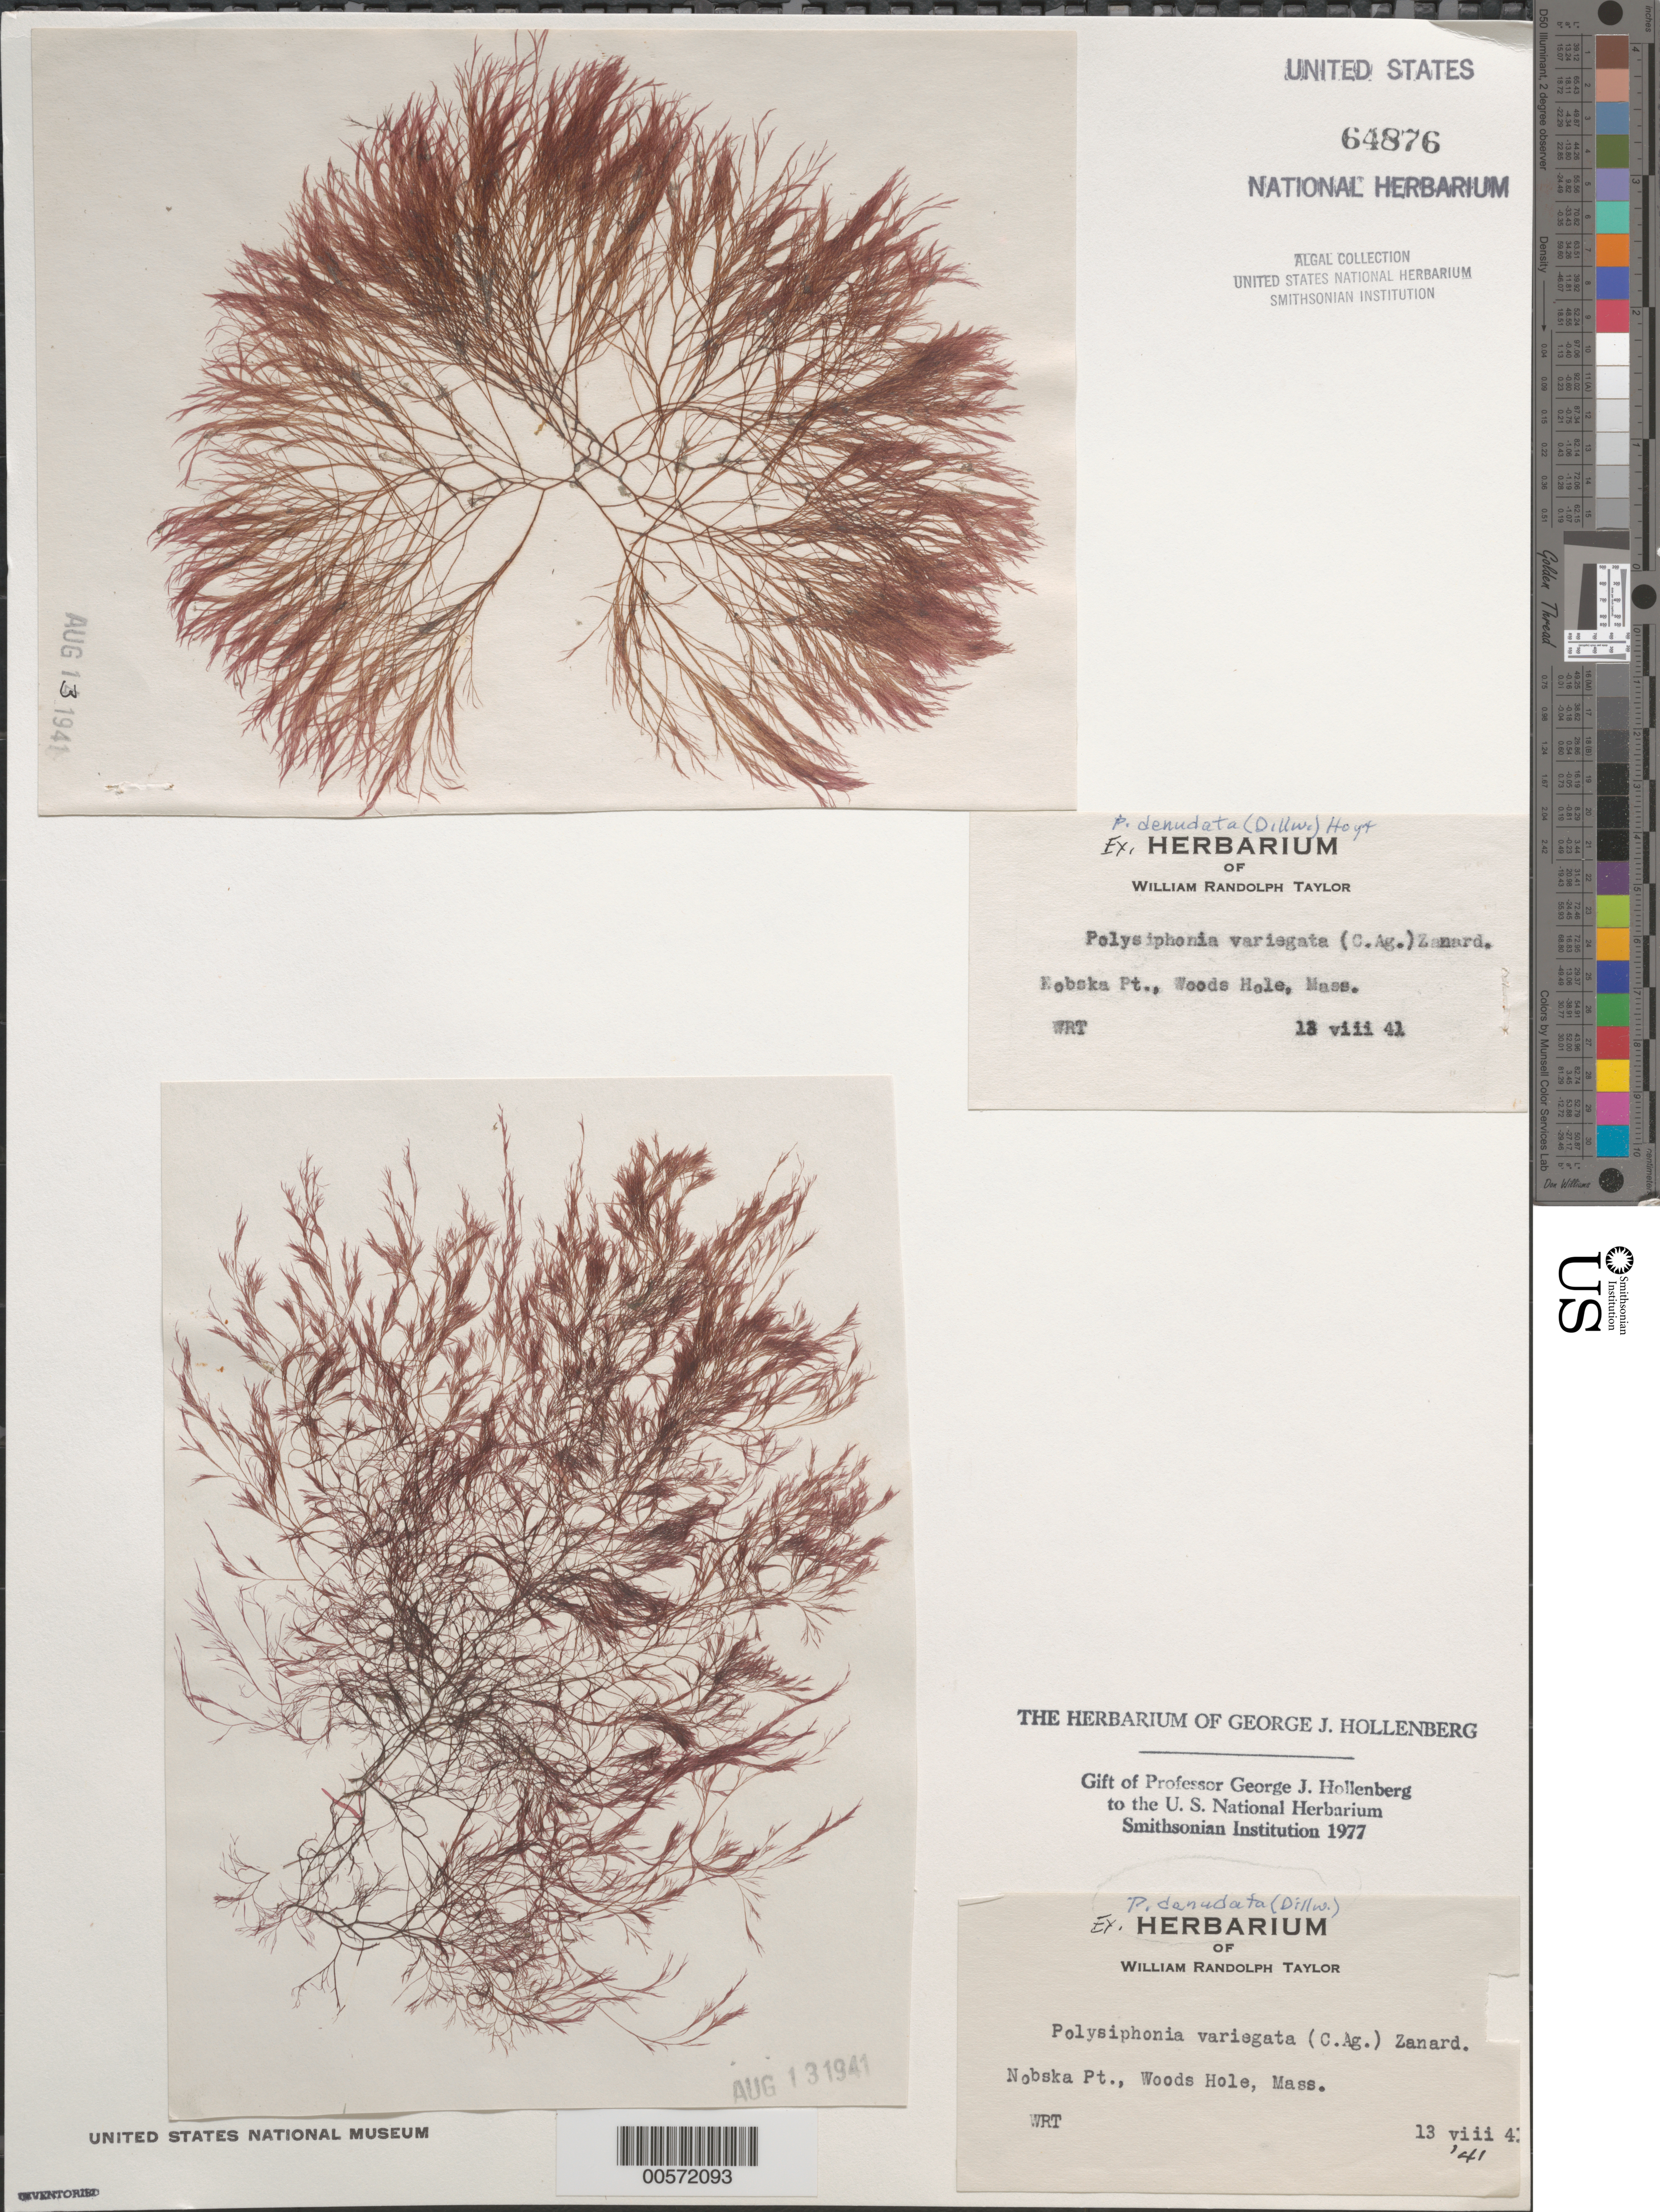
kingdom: Plantae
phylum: Rhodophyta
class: Florideophyceae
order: Ceramiales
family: Rhodomelaceae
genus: Carradoriella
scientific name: Carradoriella denudata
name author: (Dillwyn) Savoie & G.W. Saunders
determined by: Algae name updating Project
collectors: W. R. Taylor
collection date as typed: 13 Aug 1941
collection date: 1941-08-13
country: United States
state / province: Massachusetts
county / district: Barnstable County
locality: Woods Hole, Nobska Point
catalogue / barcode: US 64876